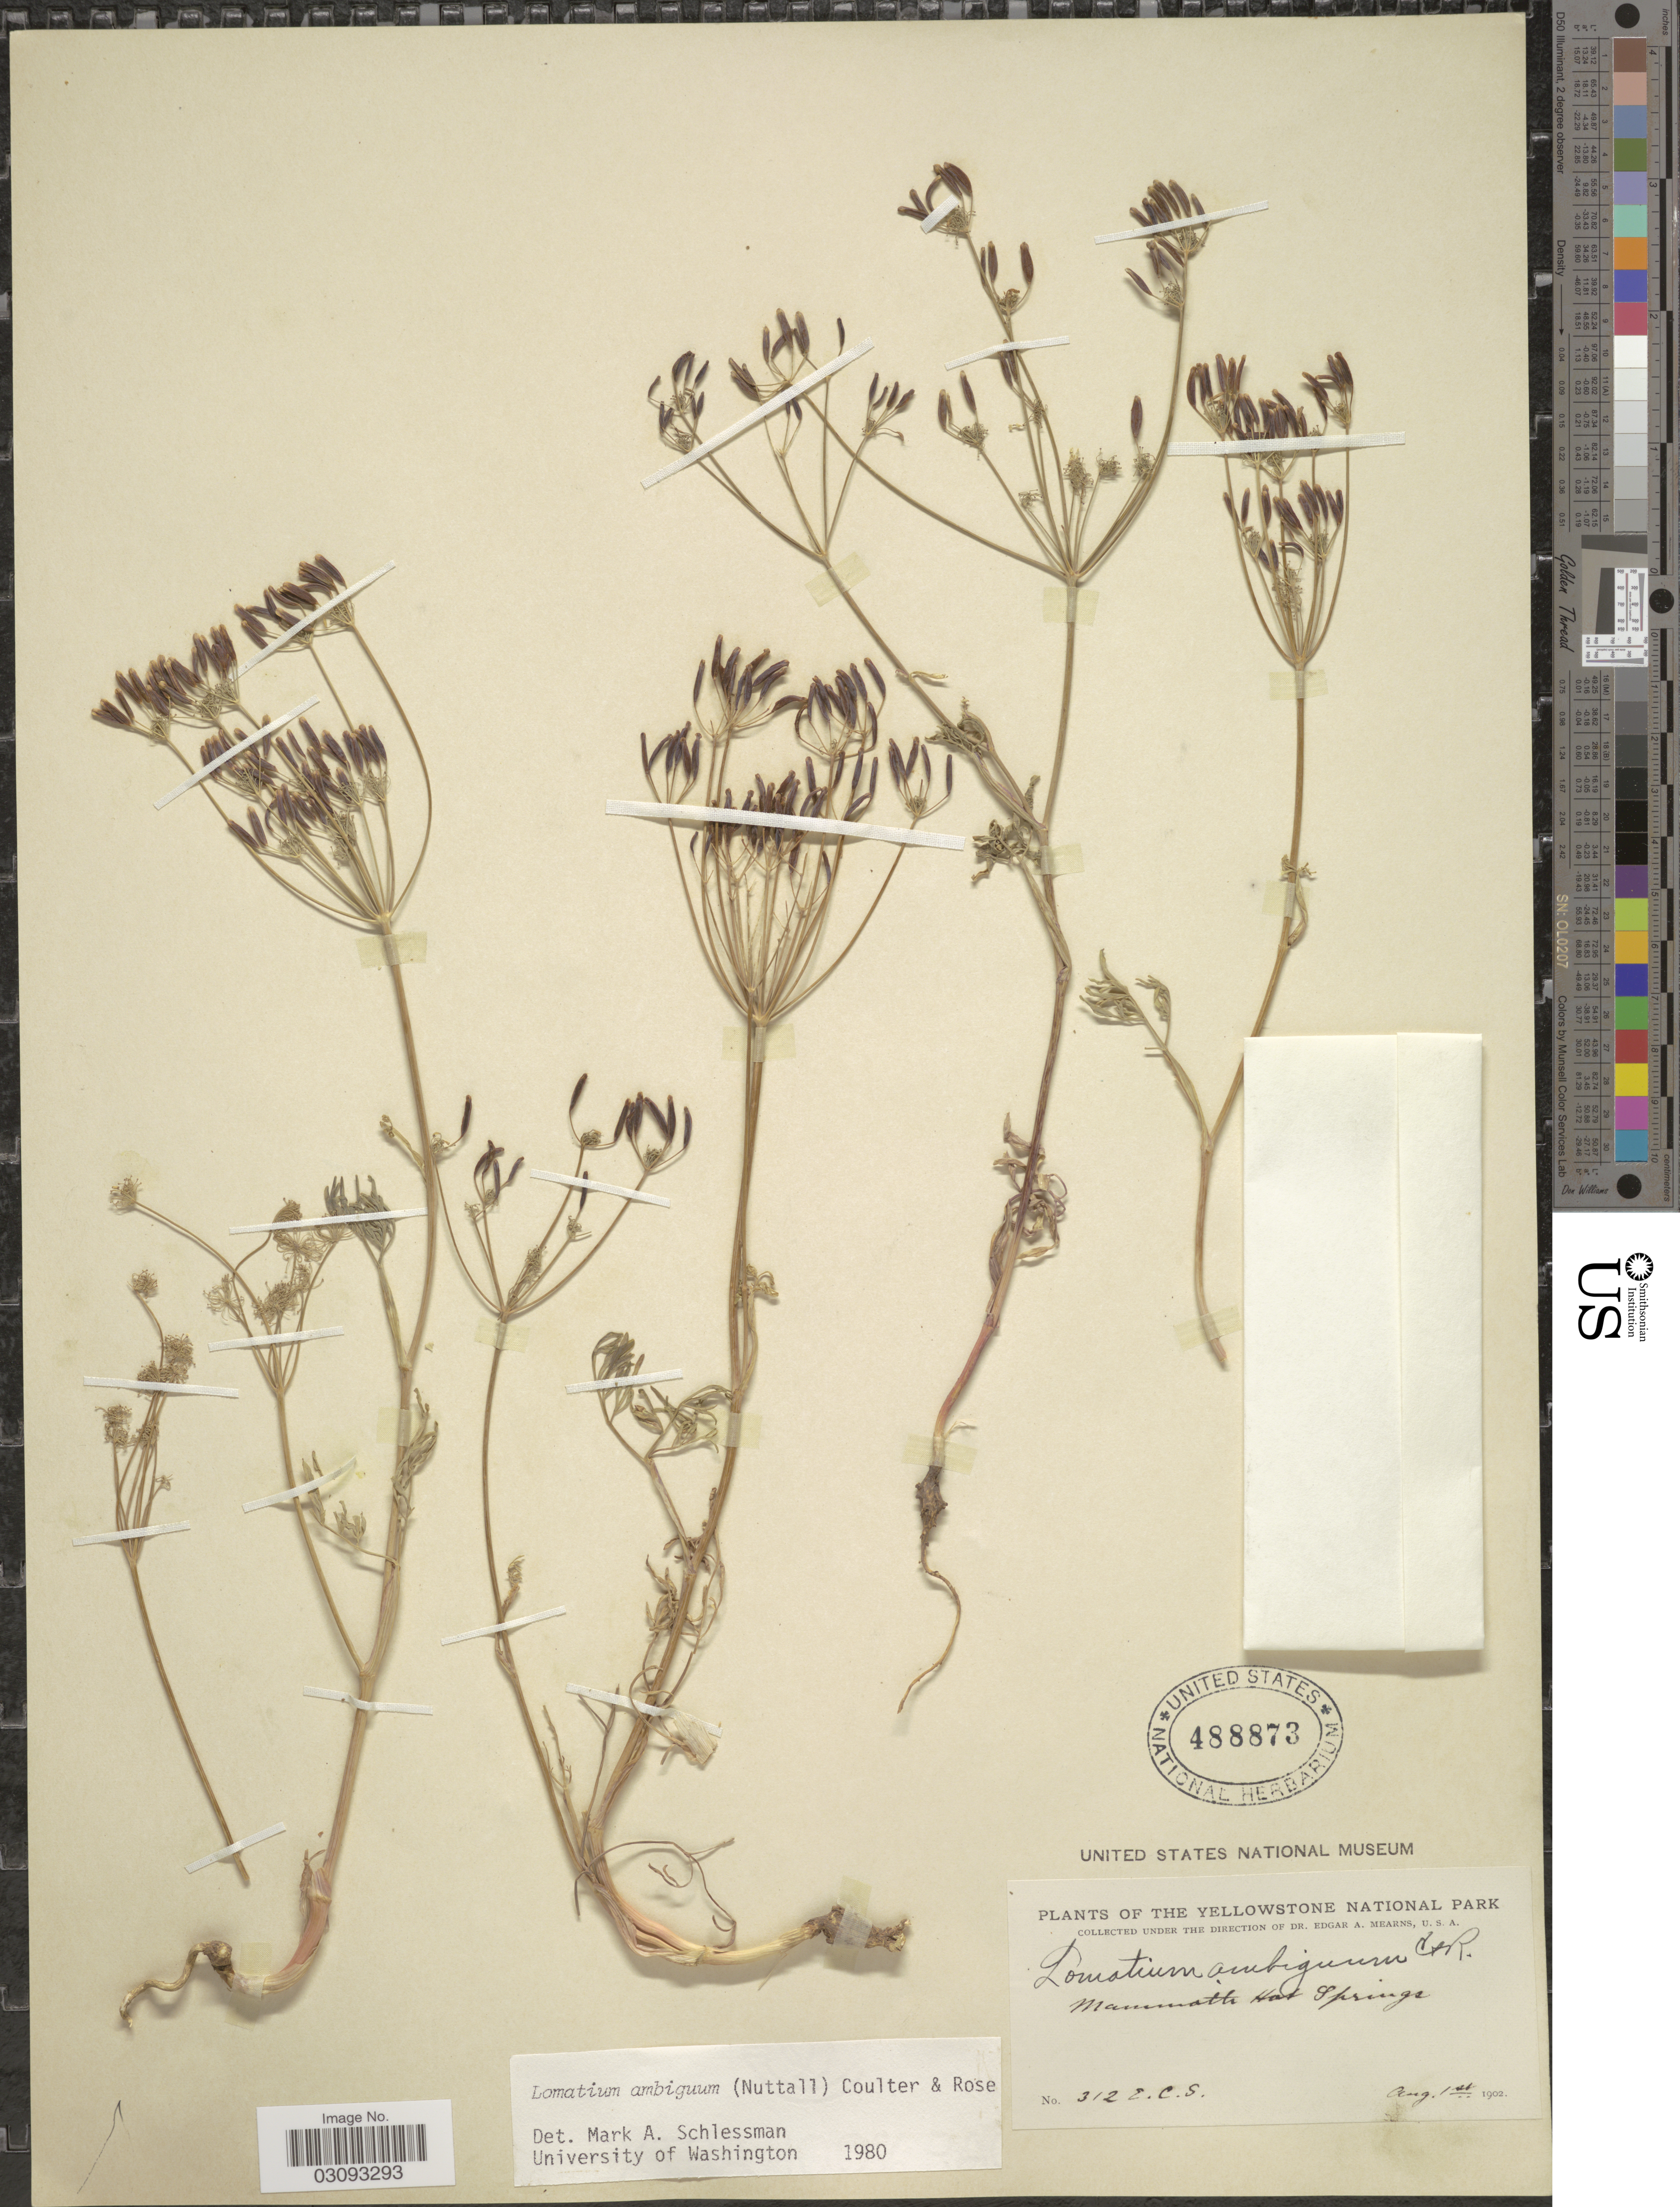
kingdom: Plantae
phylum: Tracheophyta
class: Magnoliopsida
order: Apiales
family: Apiaceae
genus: Lomatium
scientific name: Lomatium ambiguum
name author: (Nutt.) Coult. & Rose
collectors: E. C. Smith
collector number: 312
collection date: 1902-08-01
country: United States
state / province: Wyoming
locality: The Yellowstone National Park. Mammoth Hot Springs.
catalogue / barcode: US 488873